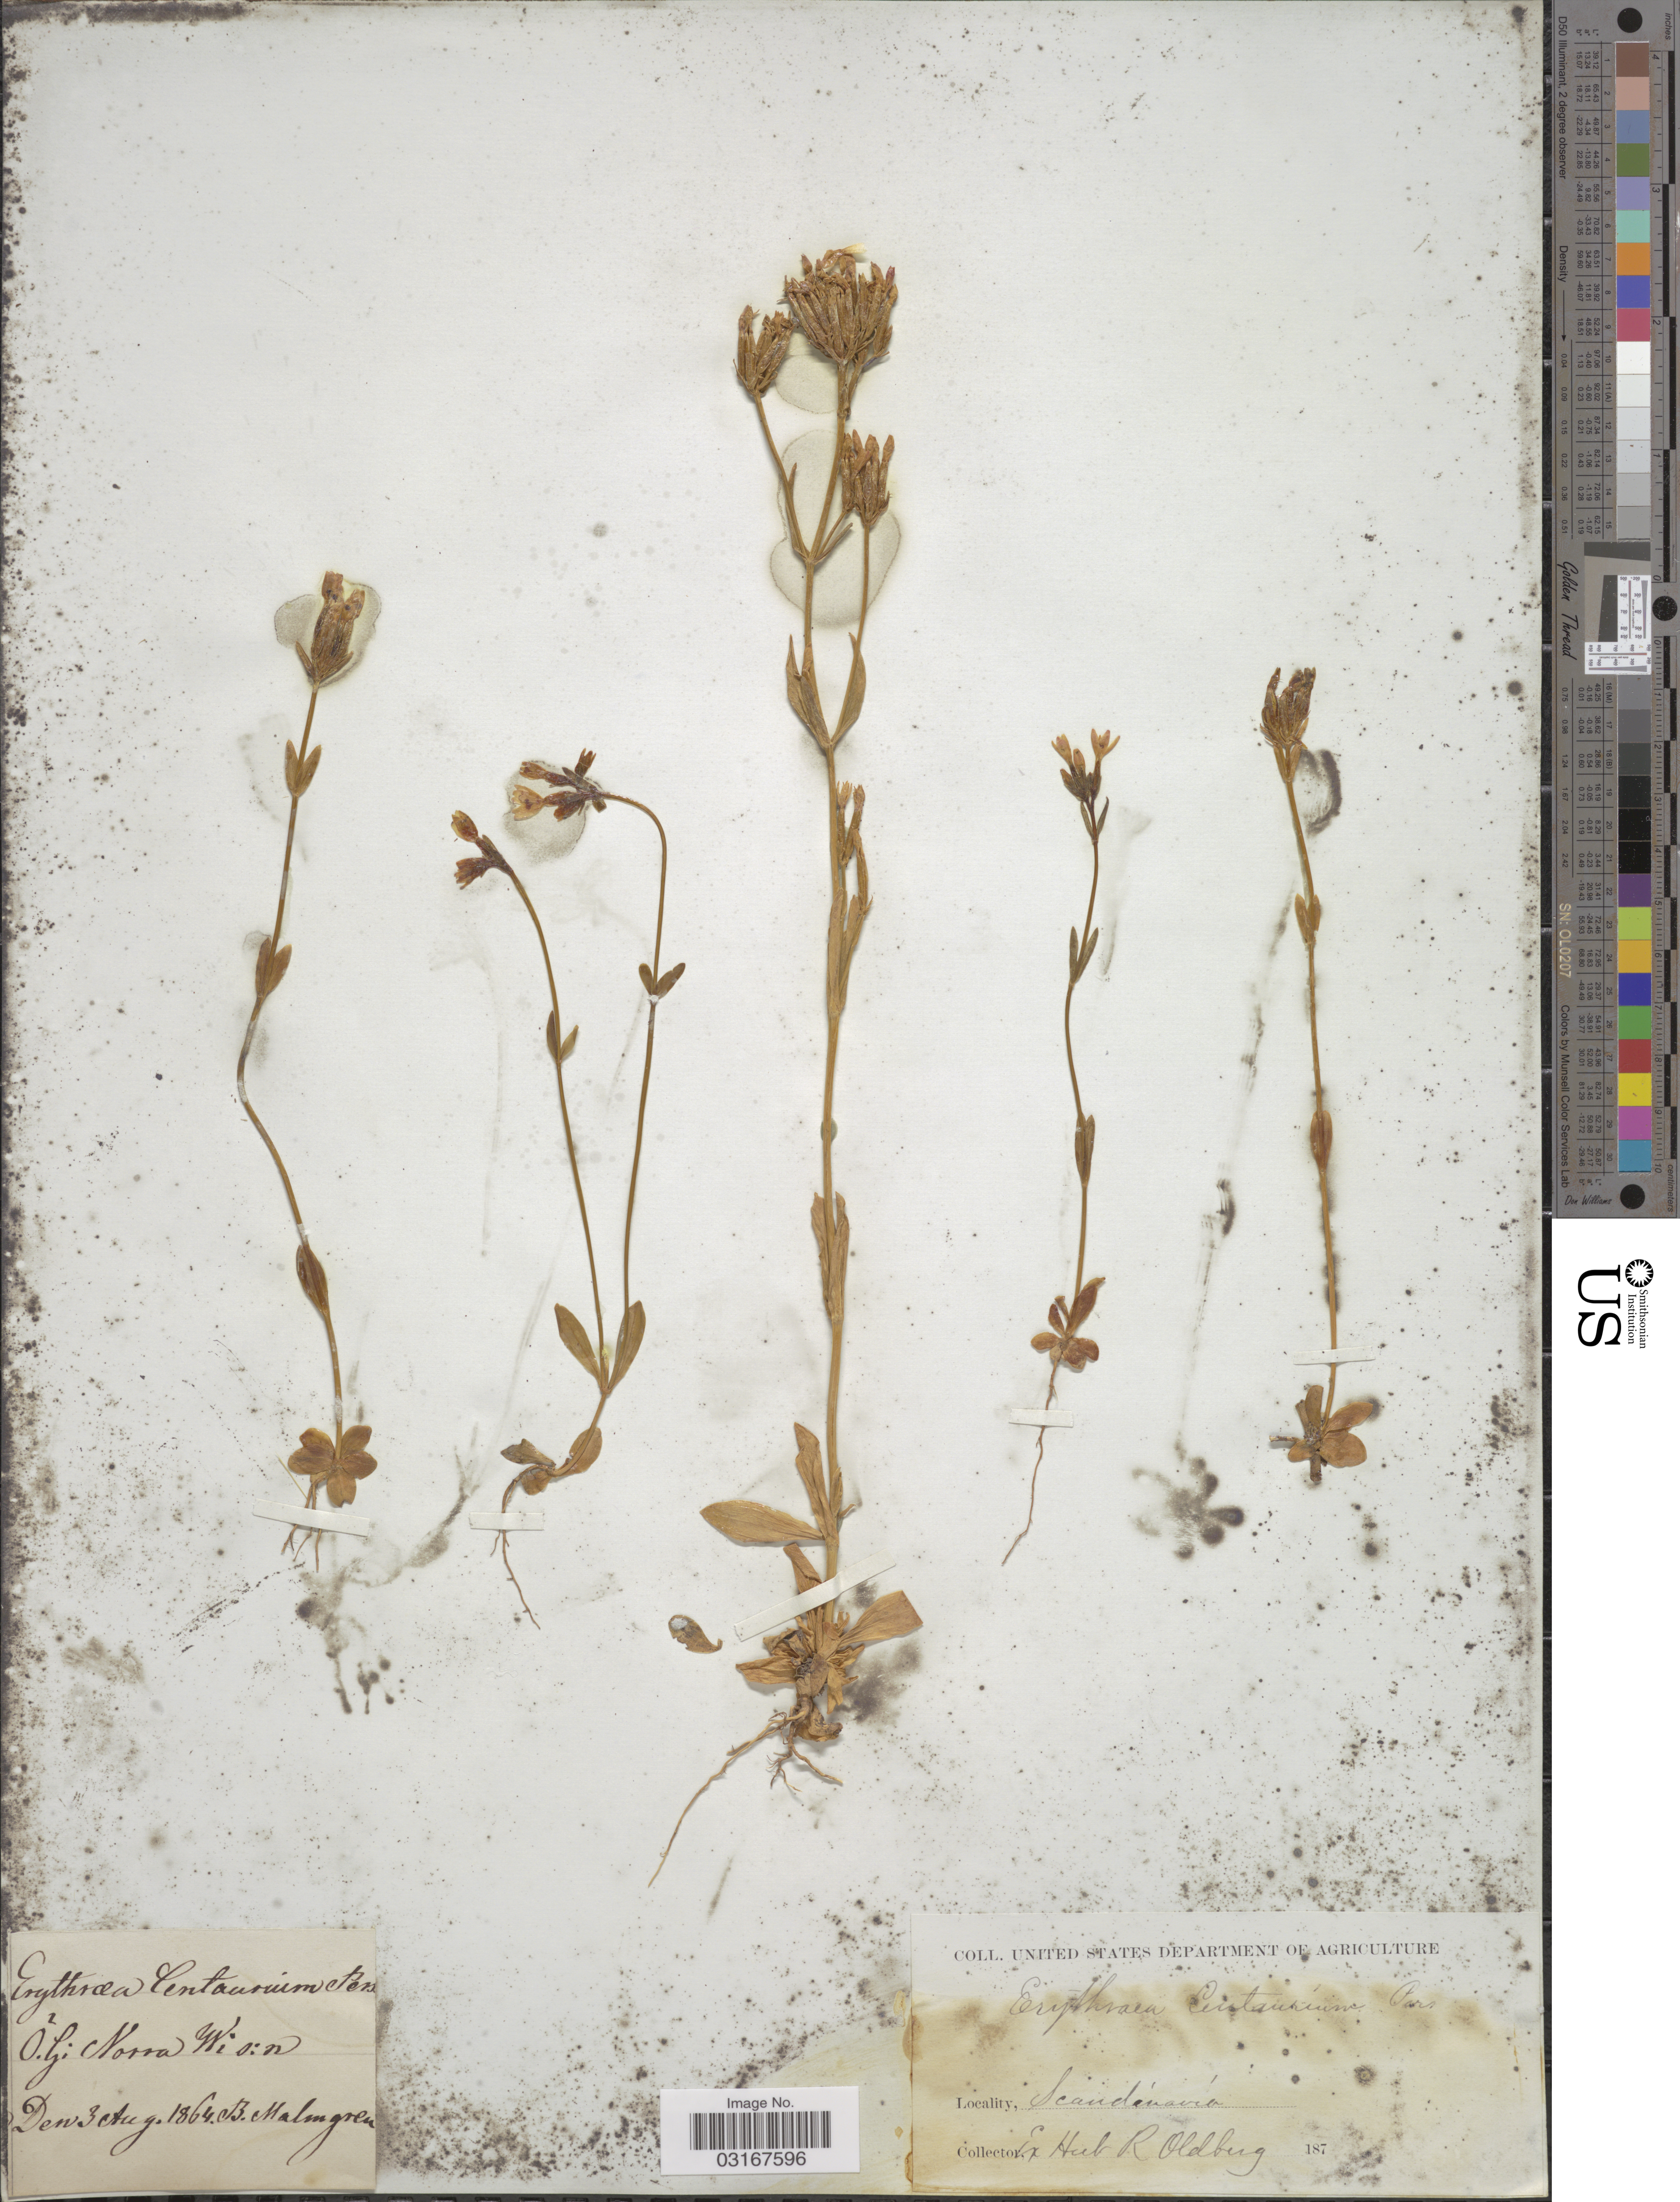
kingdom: Plantae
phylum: Tracheophyta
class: Magnoliopsida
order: Gentianales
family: Gentianaceae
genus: Erythraea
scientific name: Erythraea centaurium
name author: (L.) Borkh.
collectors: B. Malmgren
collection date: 1864-08-03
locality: Scandinavia.